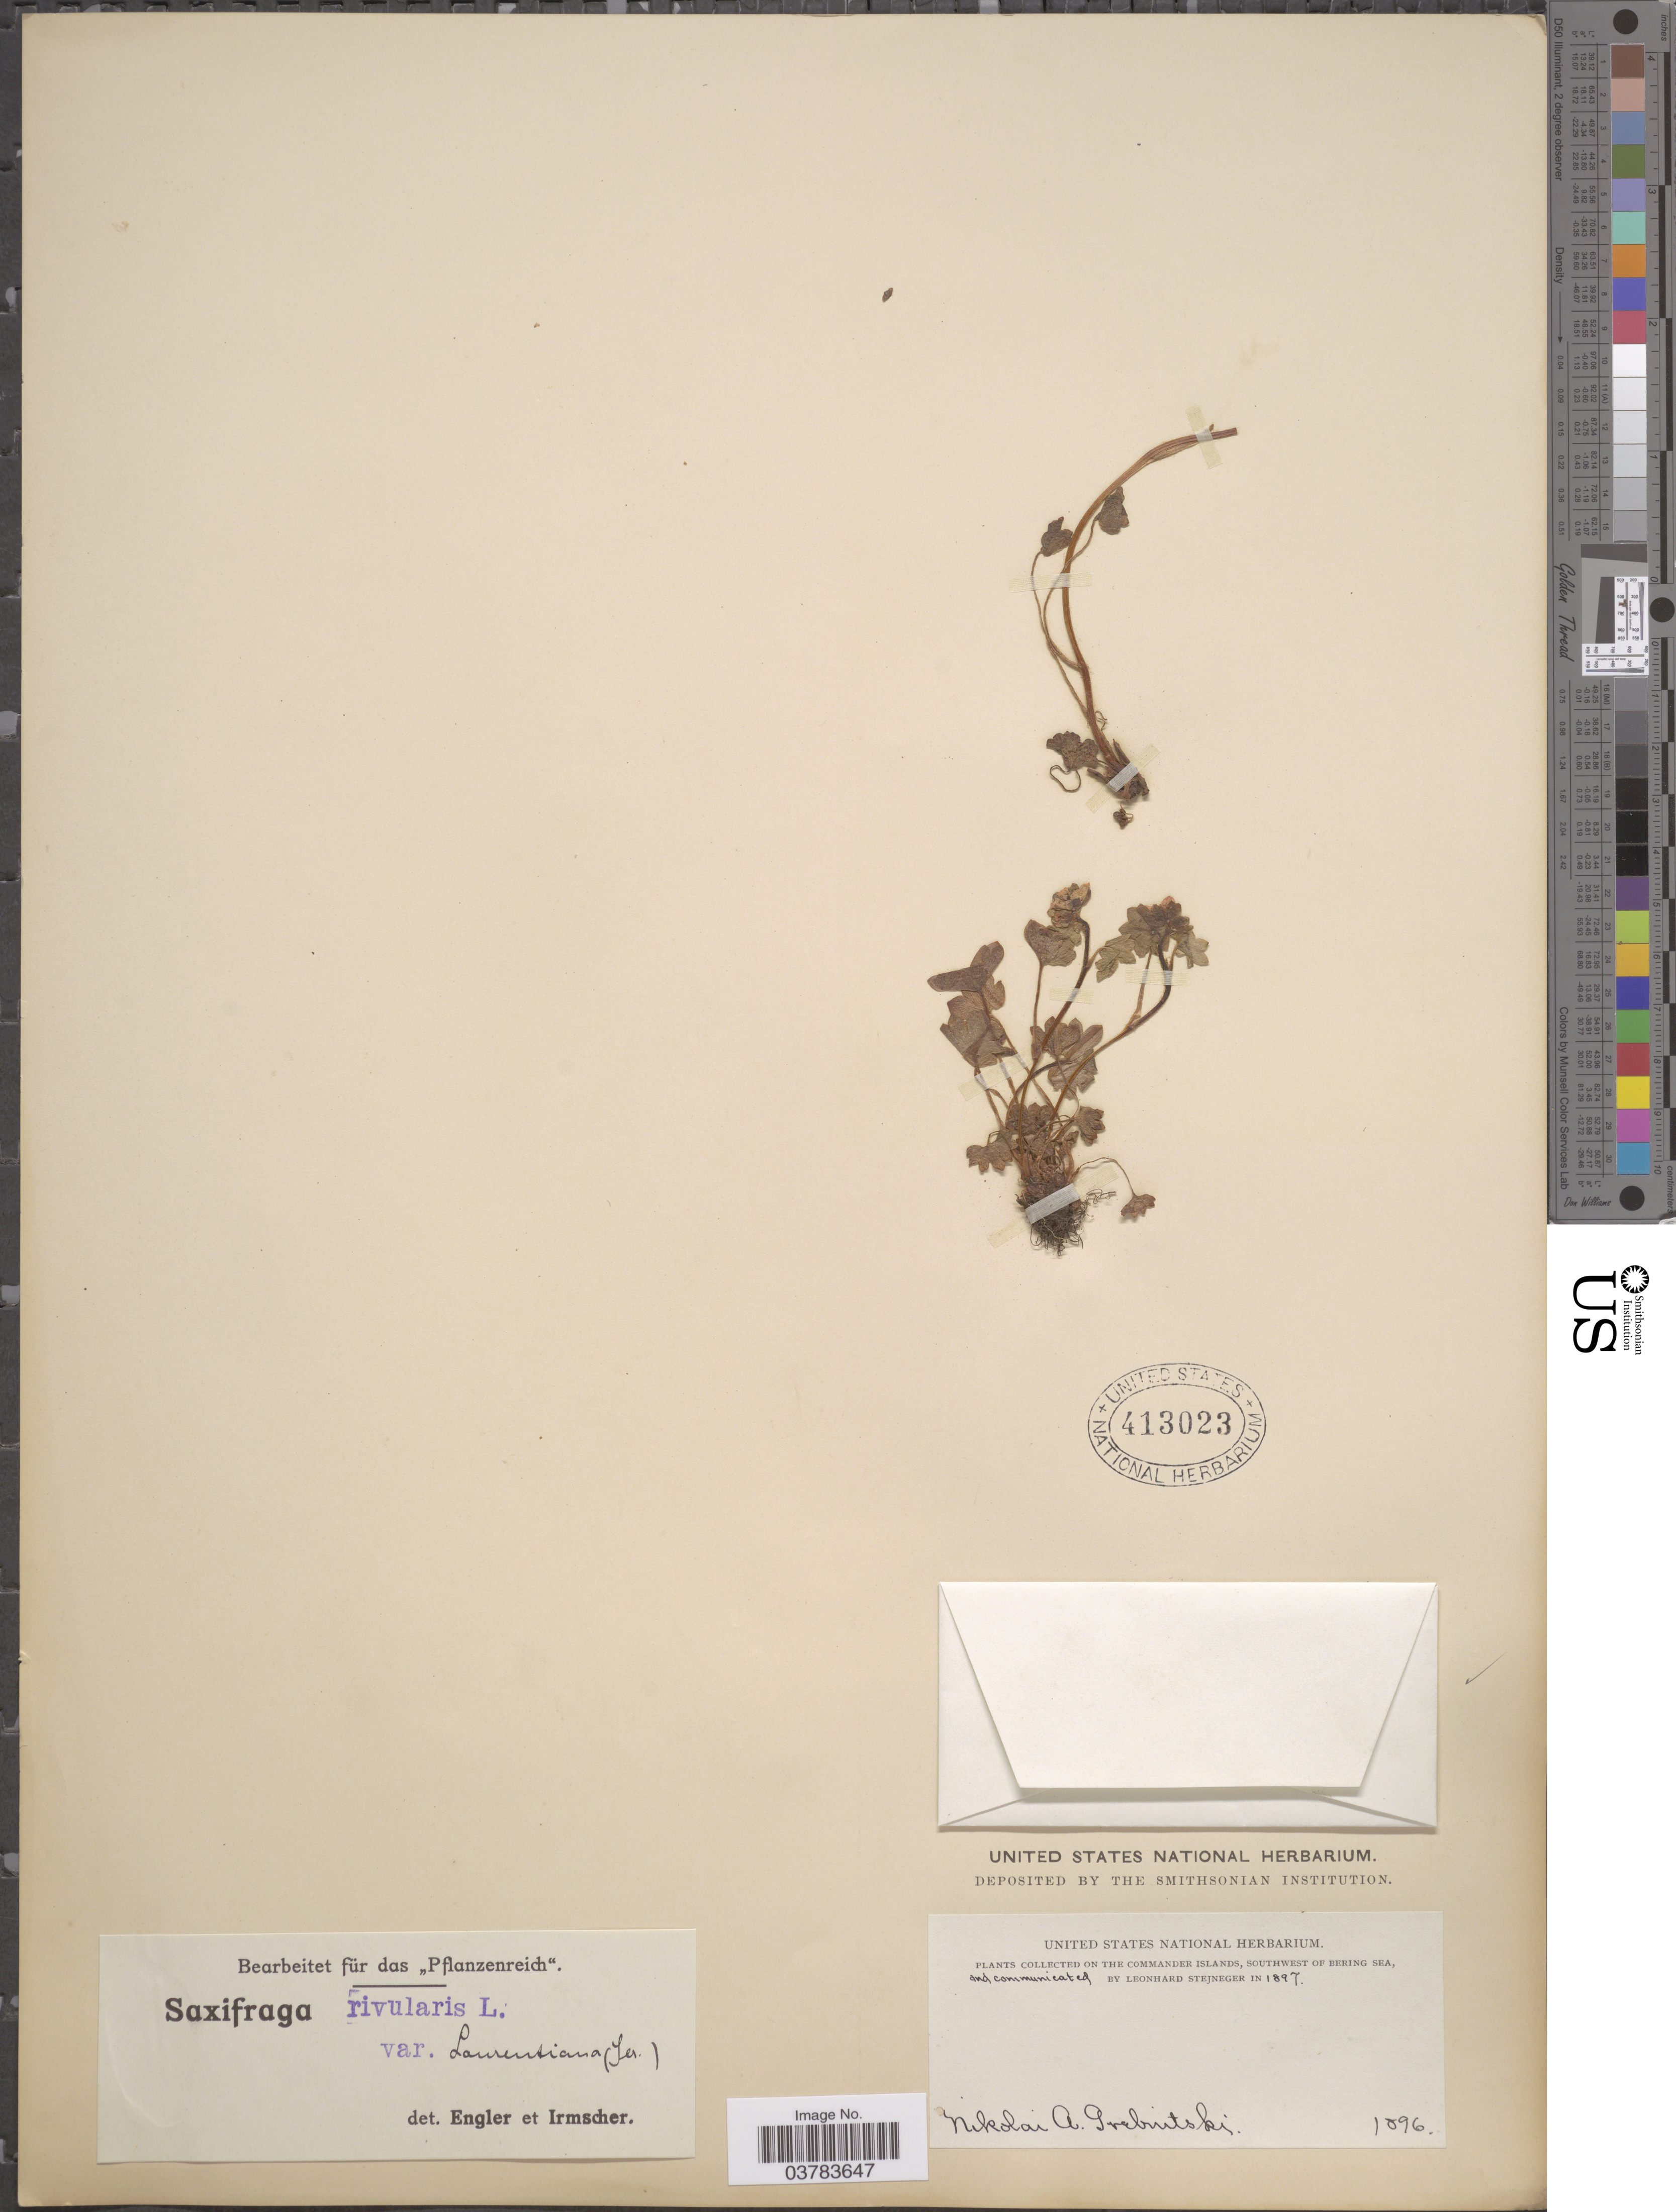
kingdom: Plantae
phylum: Tracheophyta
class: Magnoliopsida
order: Saxifragales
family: Saxifragaceae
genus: Saxifraga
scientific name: Saxifraga rivularis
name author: L.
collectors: N. Grebritski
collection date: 1896/1897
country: Russian Federation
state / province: Kamchatka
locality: On The Commander Islands, Southwest of Bering Sea.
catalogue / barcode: US 413023